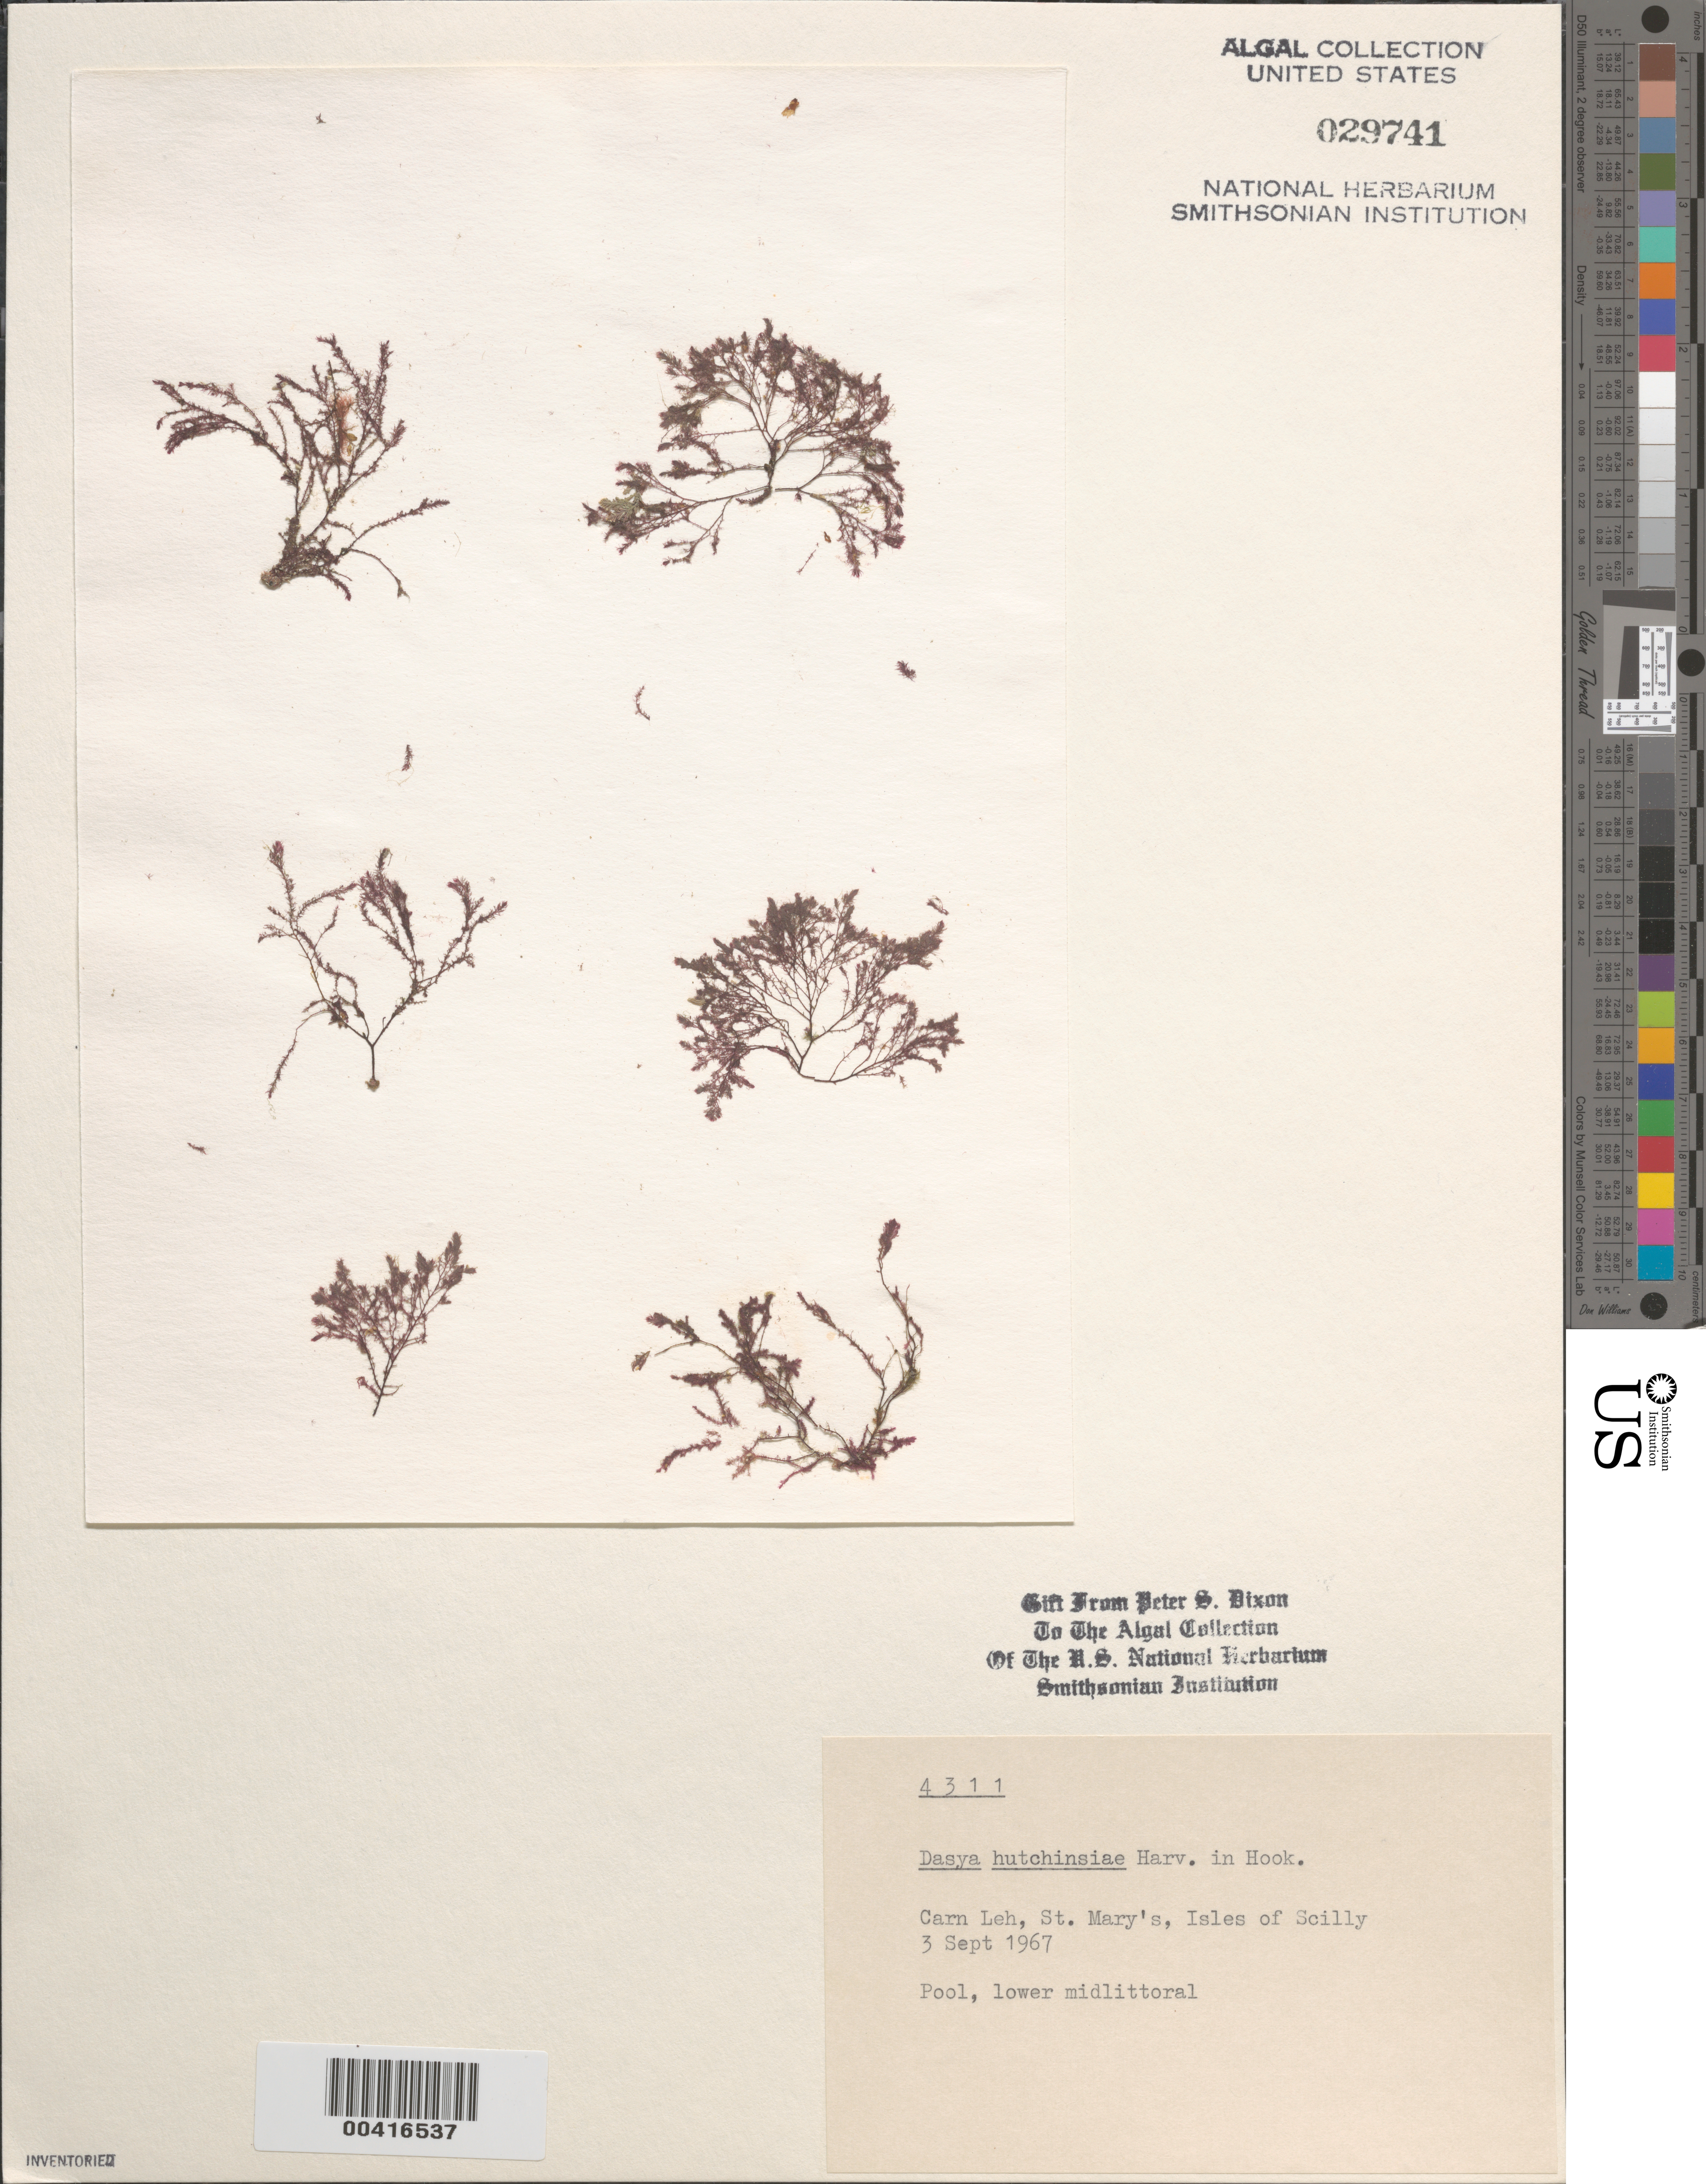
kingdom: Plantae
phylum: Rhodophyta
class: Florideophyceae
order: Ceramiales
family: Dasyaceae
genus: Dasya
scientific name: Dasya hutchinsiae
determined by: Dixon, P. S.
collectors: P. S. Dixon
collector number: PSD 4311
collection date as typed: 03 Sep 1967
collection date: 1967-09-03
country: United Kingdom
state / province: England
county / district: Council of the Isles of Scilly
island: St. Mary's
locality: Carn Leh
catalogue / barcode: US 29741